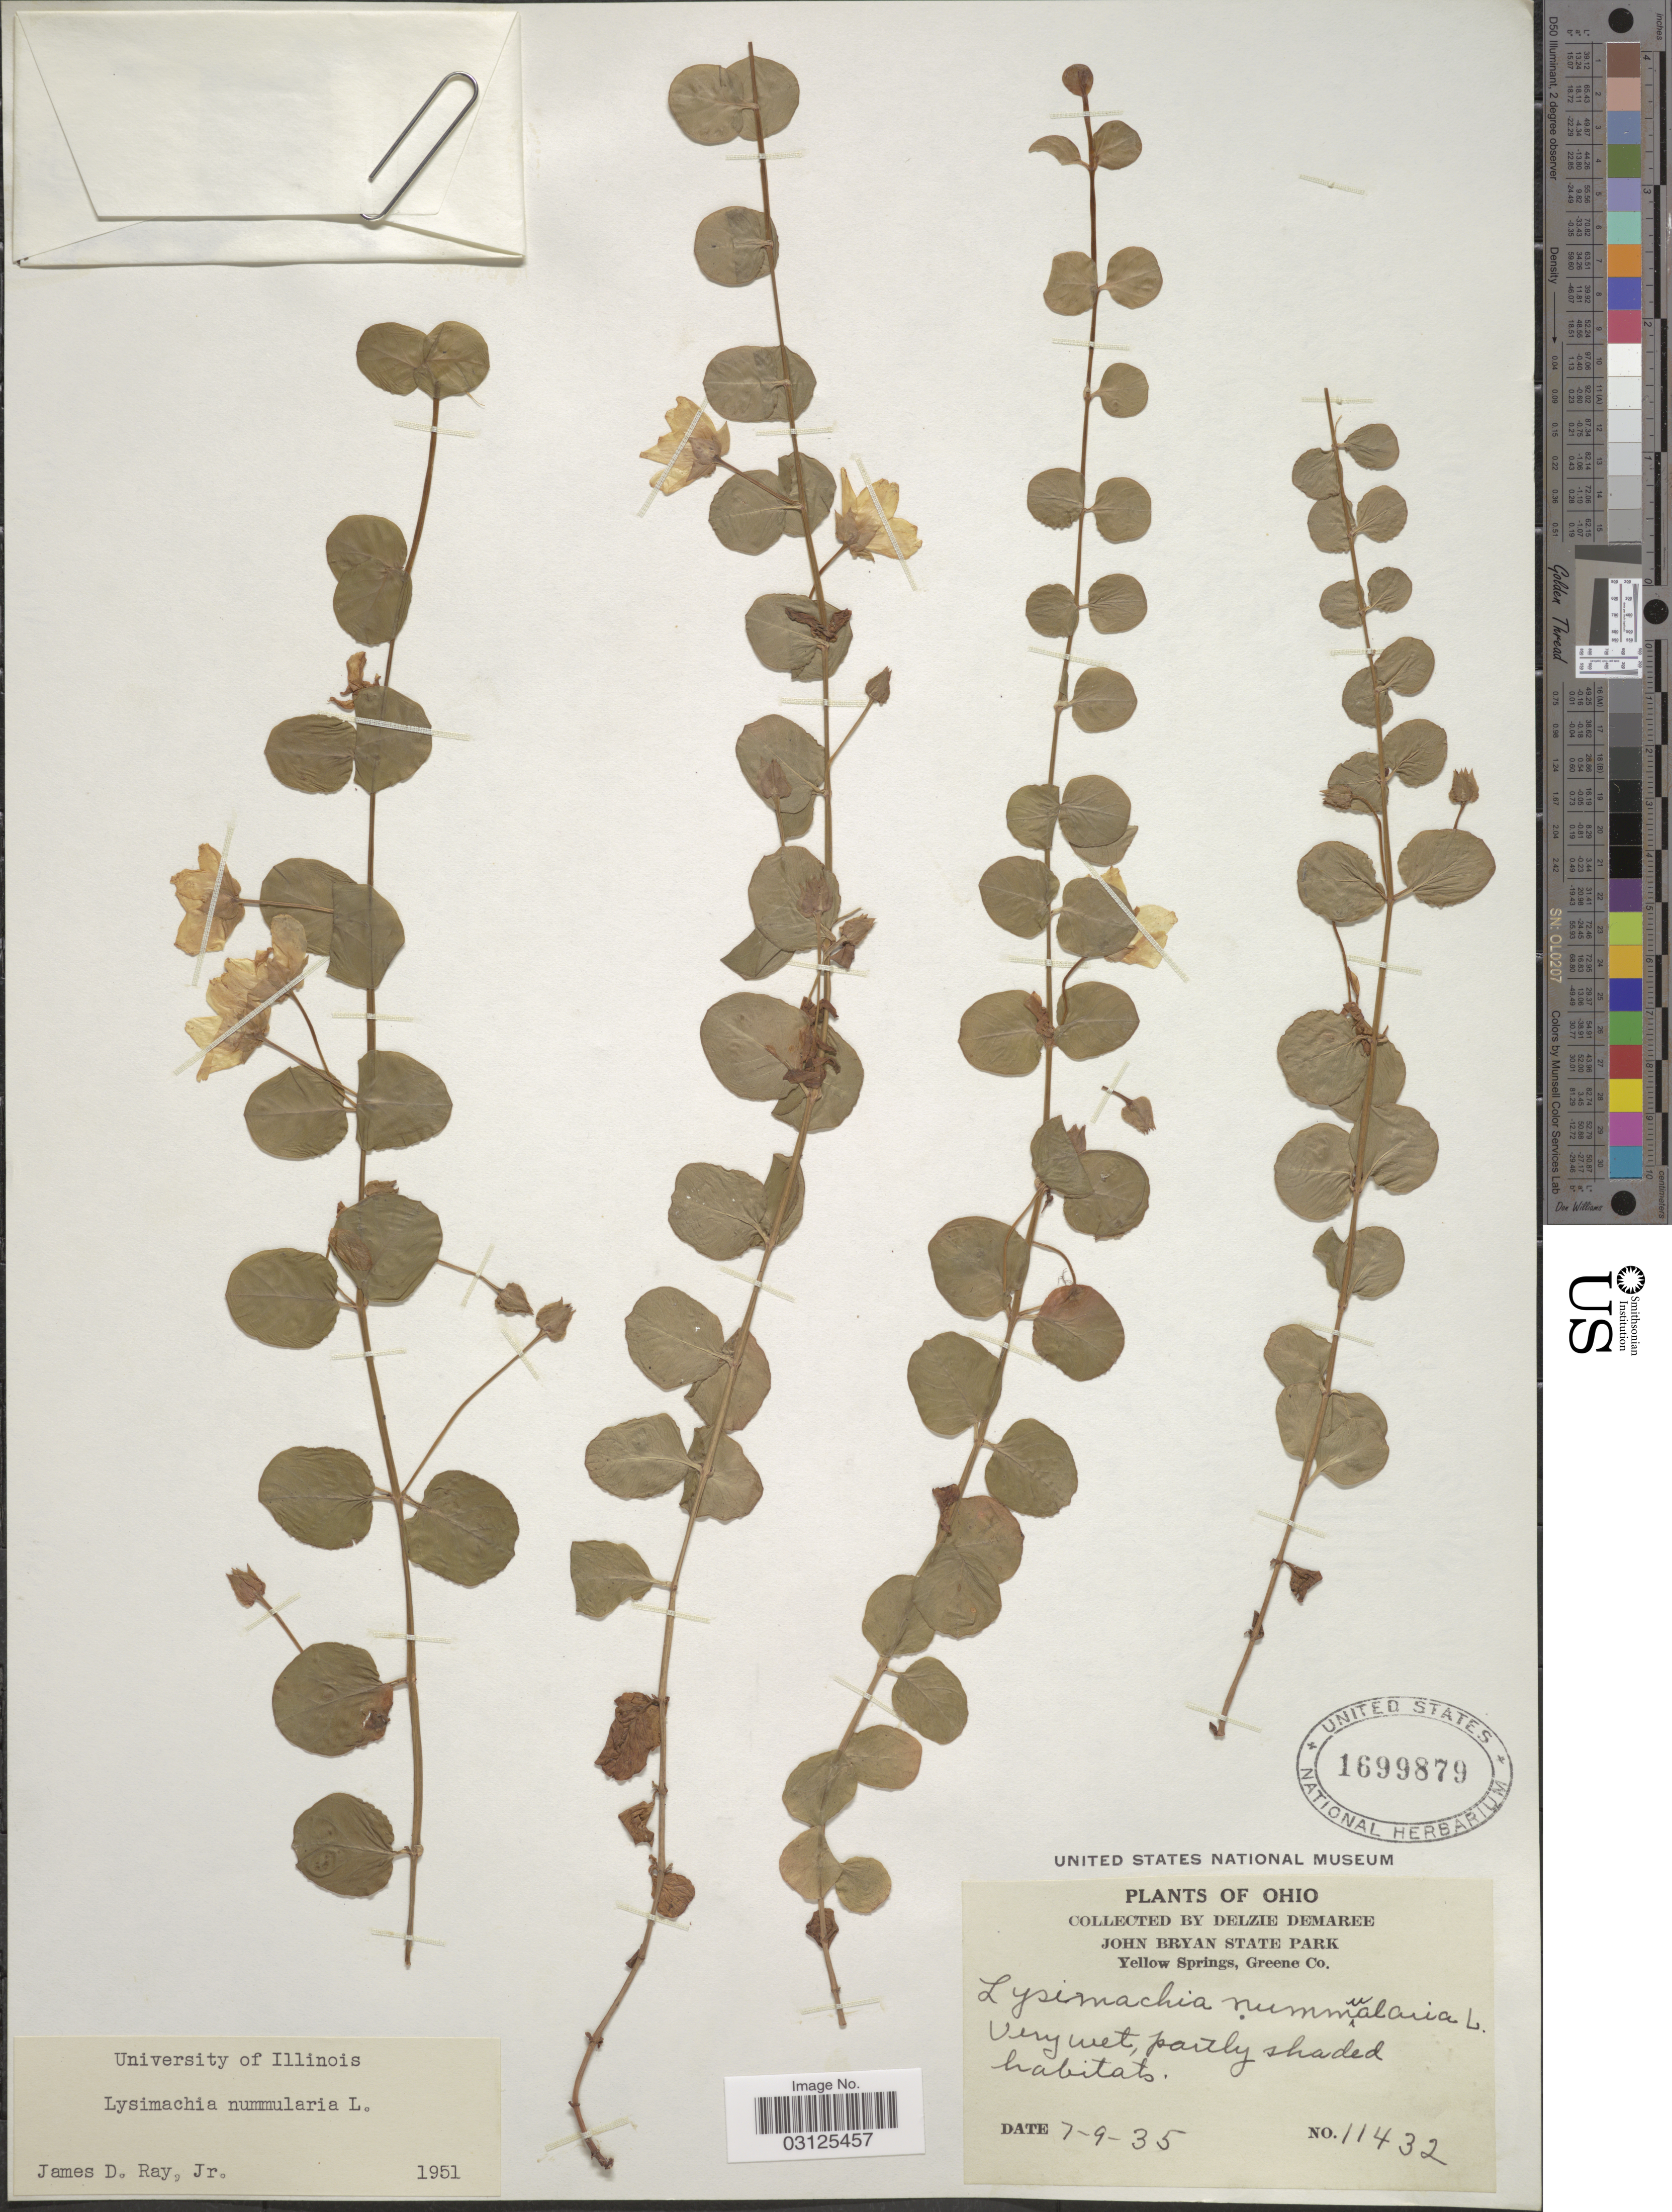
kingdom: Plantae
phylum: Tracheophyta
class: Magnoliopsida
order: Ericales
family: Primulaceae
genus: Lysimachia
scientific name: Lysimachia nummularia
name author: L.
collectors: D. Demaree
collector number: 11432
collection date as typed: Transcribed d/m/y: 7/9/35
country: United States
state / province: Ohio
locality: John Bryan State Park, Yellow Springs, Greene Co.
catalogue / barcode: US 1699879